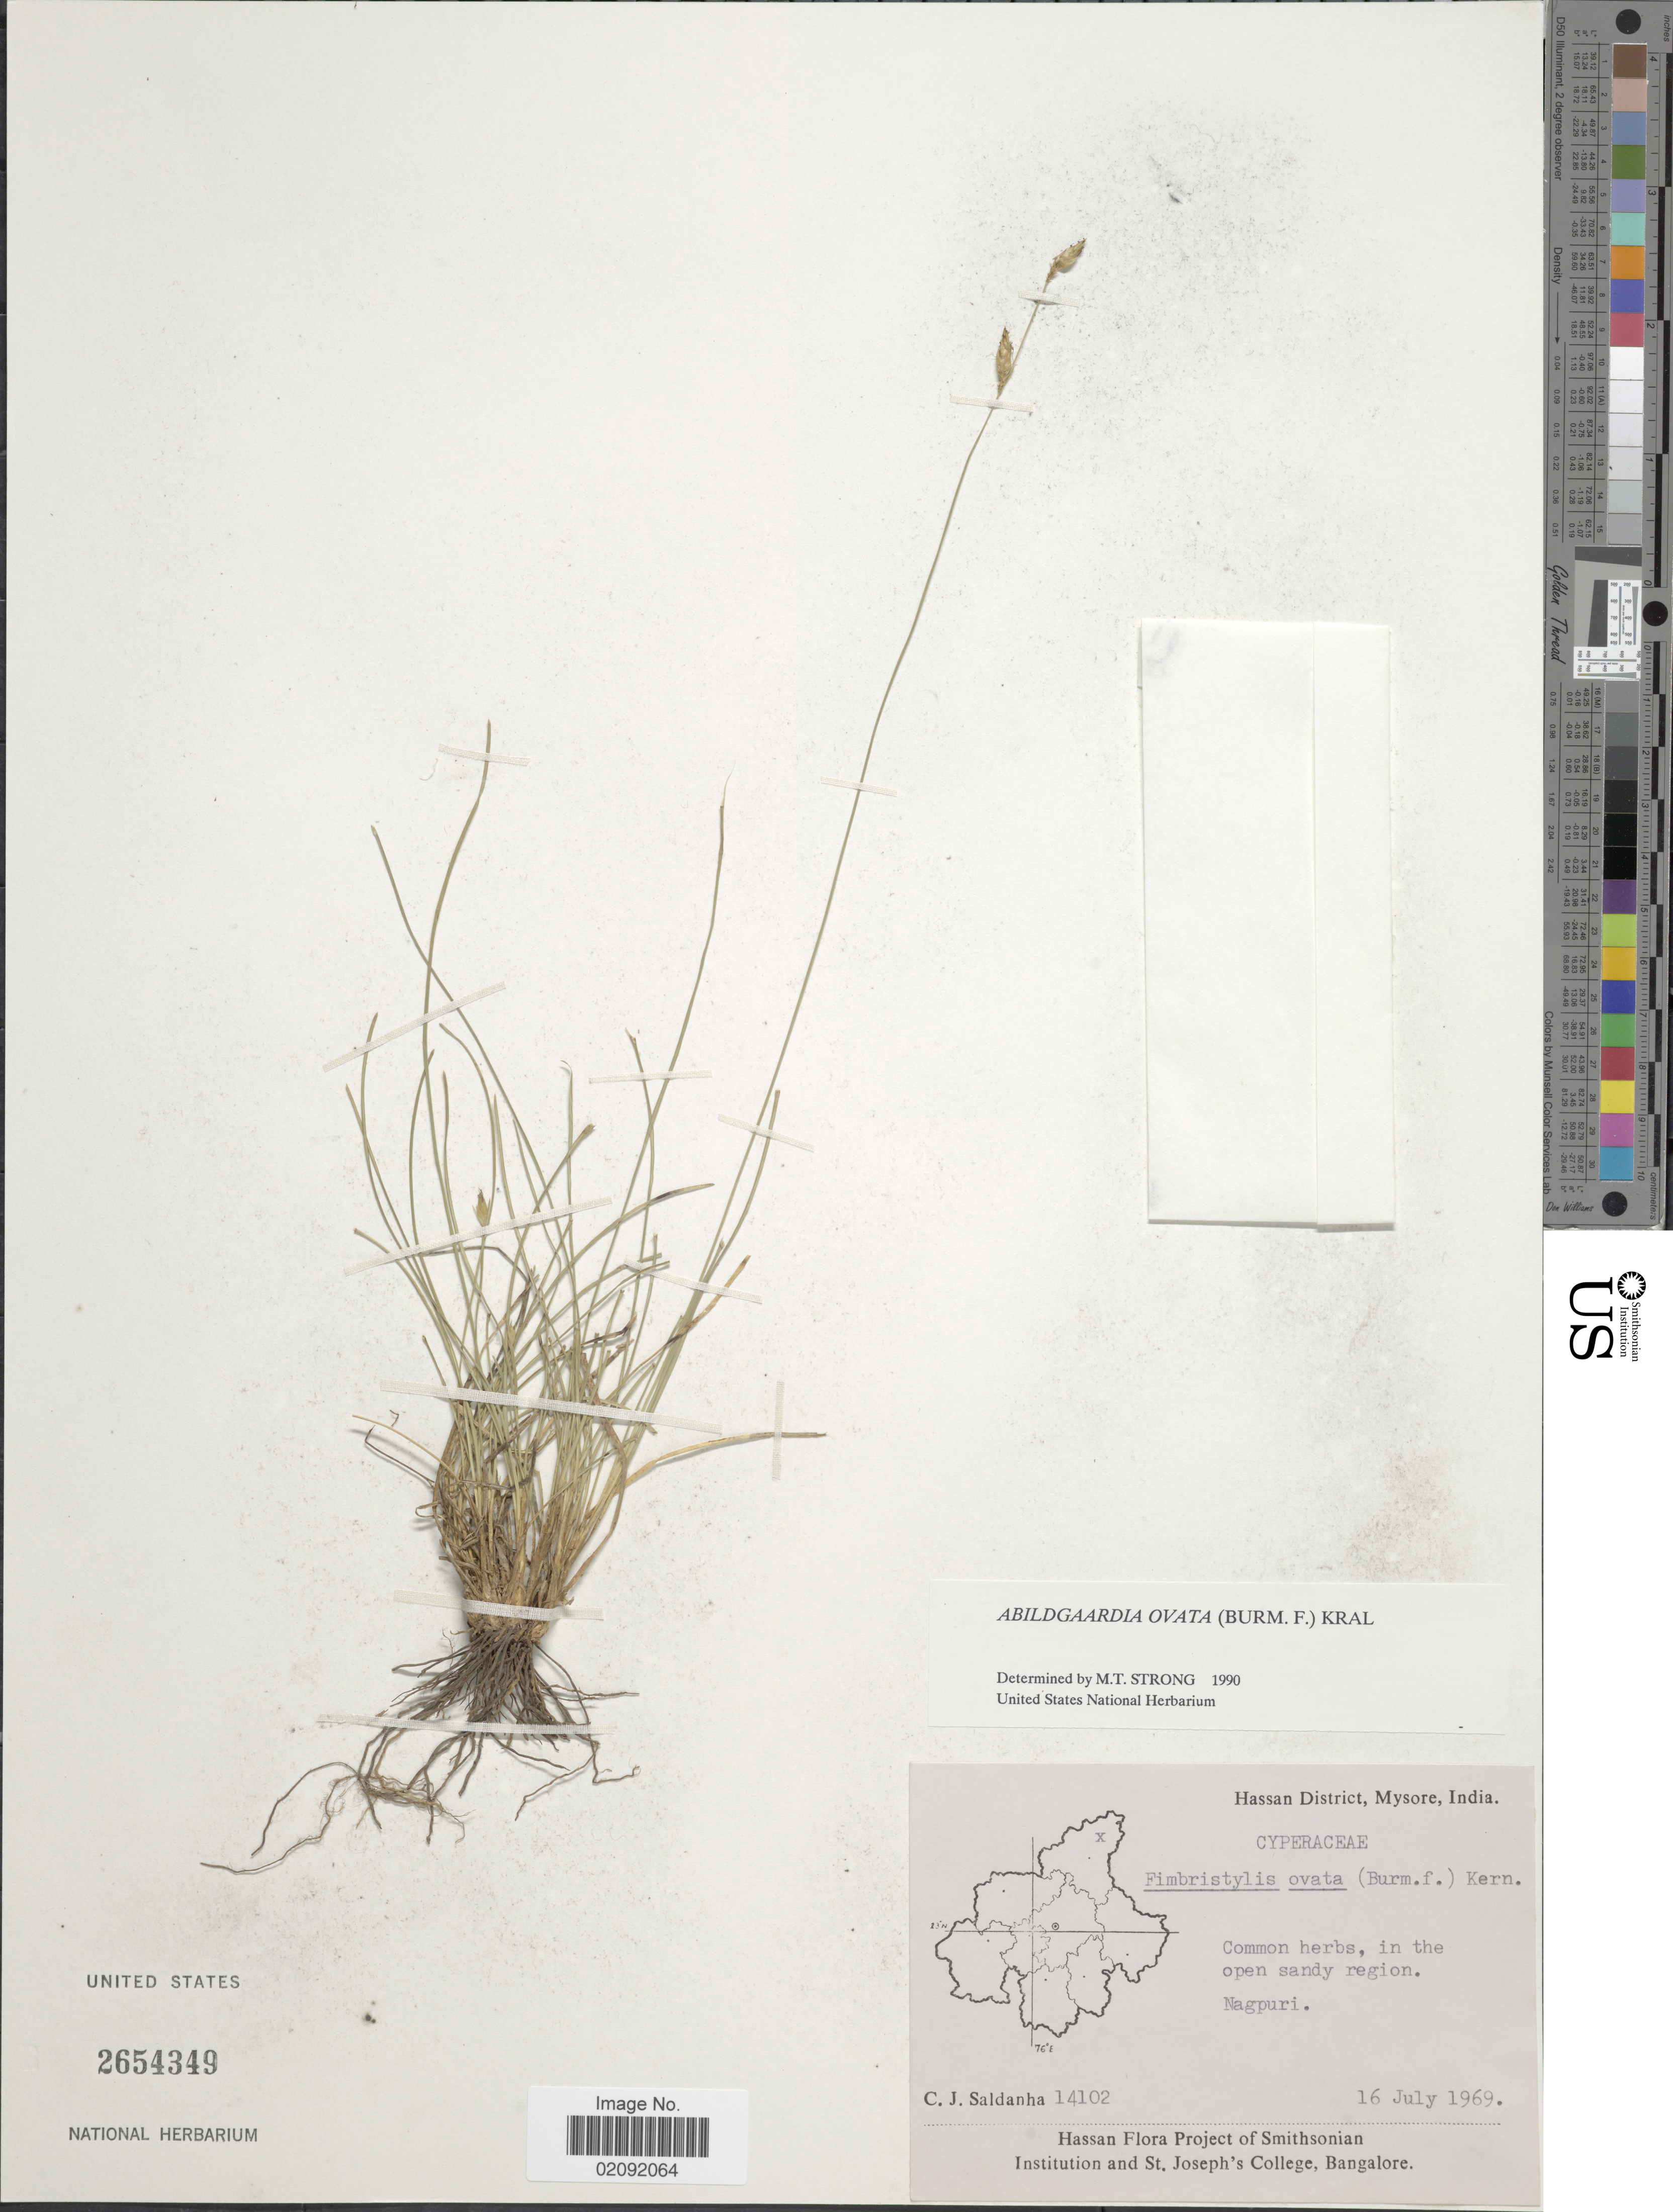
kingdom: Plantae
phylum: Tracheophyta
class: Liliopsida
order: Poales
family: Cyperaceae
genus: Abildgaardia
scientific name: Abildgaardia ovata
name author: (Burm. f.) Kral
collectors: C. J. Saldanha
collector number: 14102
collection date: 1969-07-16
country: India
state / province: Karnataka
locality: Hassan District, Mysore, Nagpuri, in the open sandy region.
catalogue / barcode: US 2654349